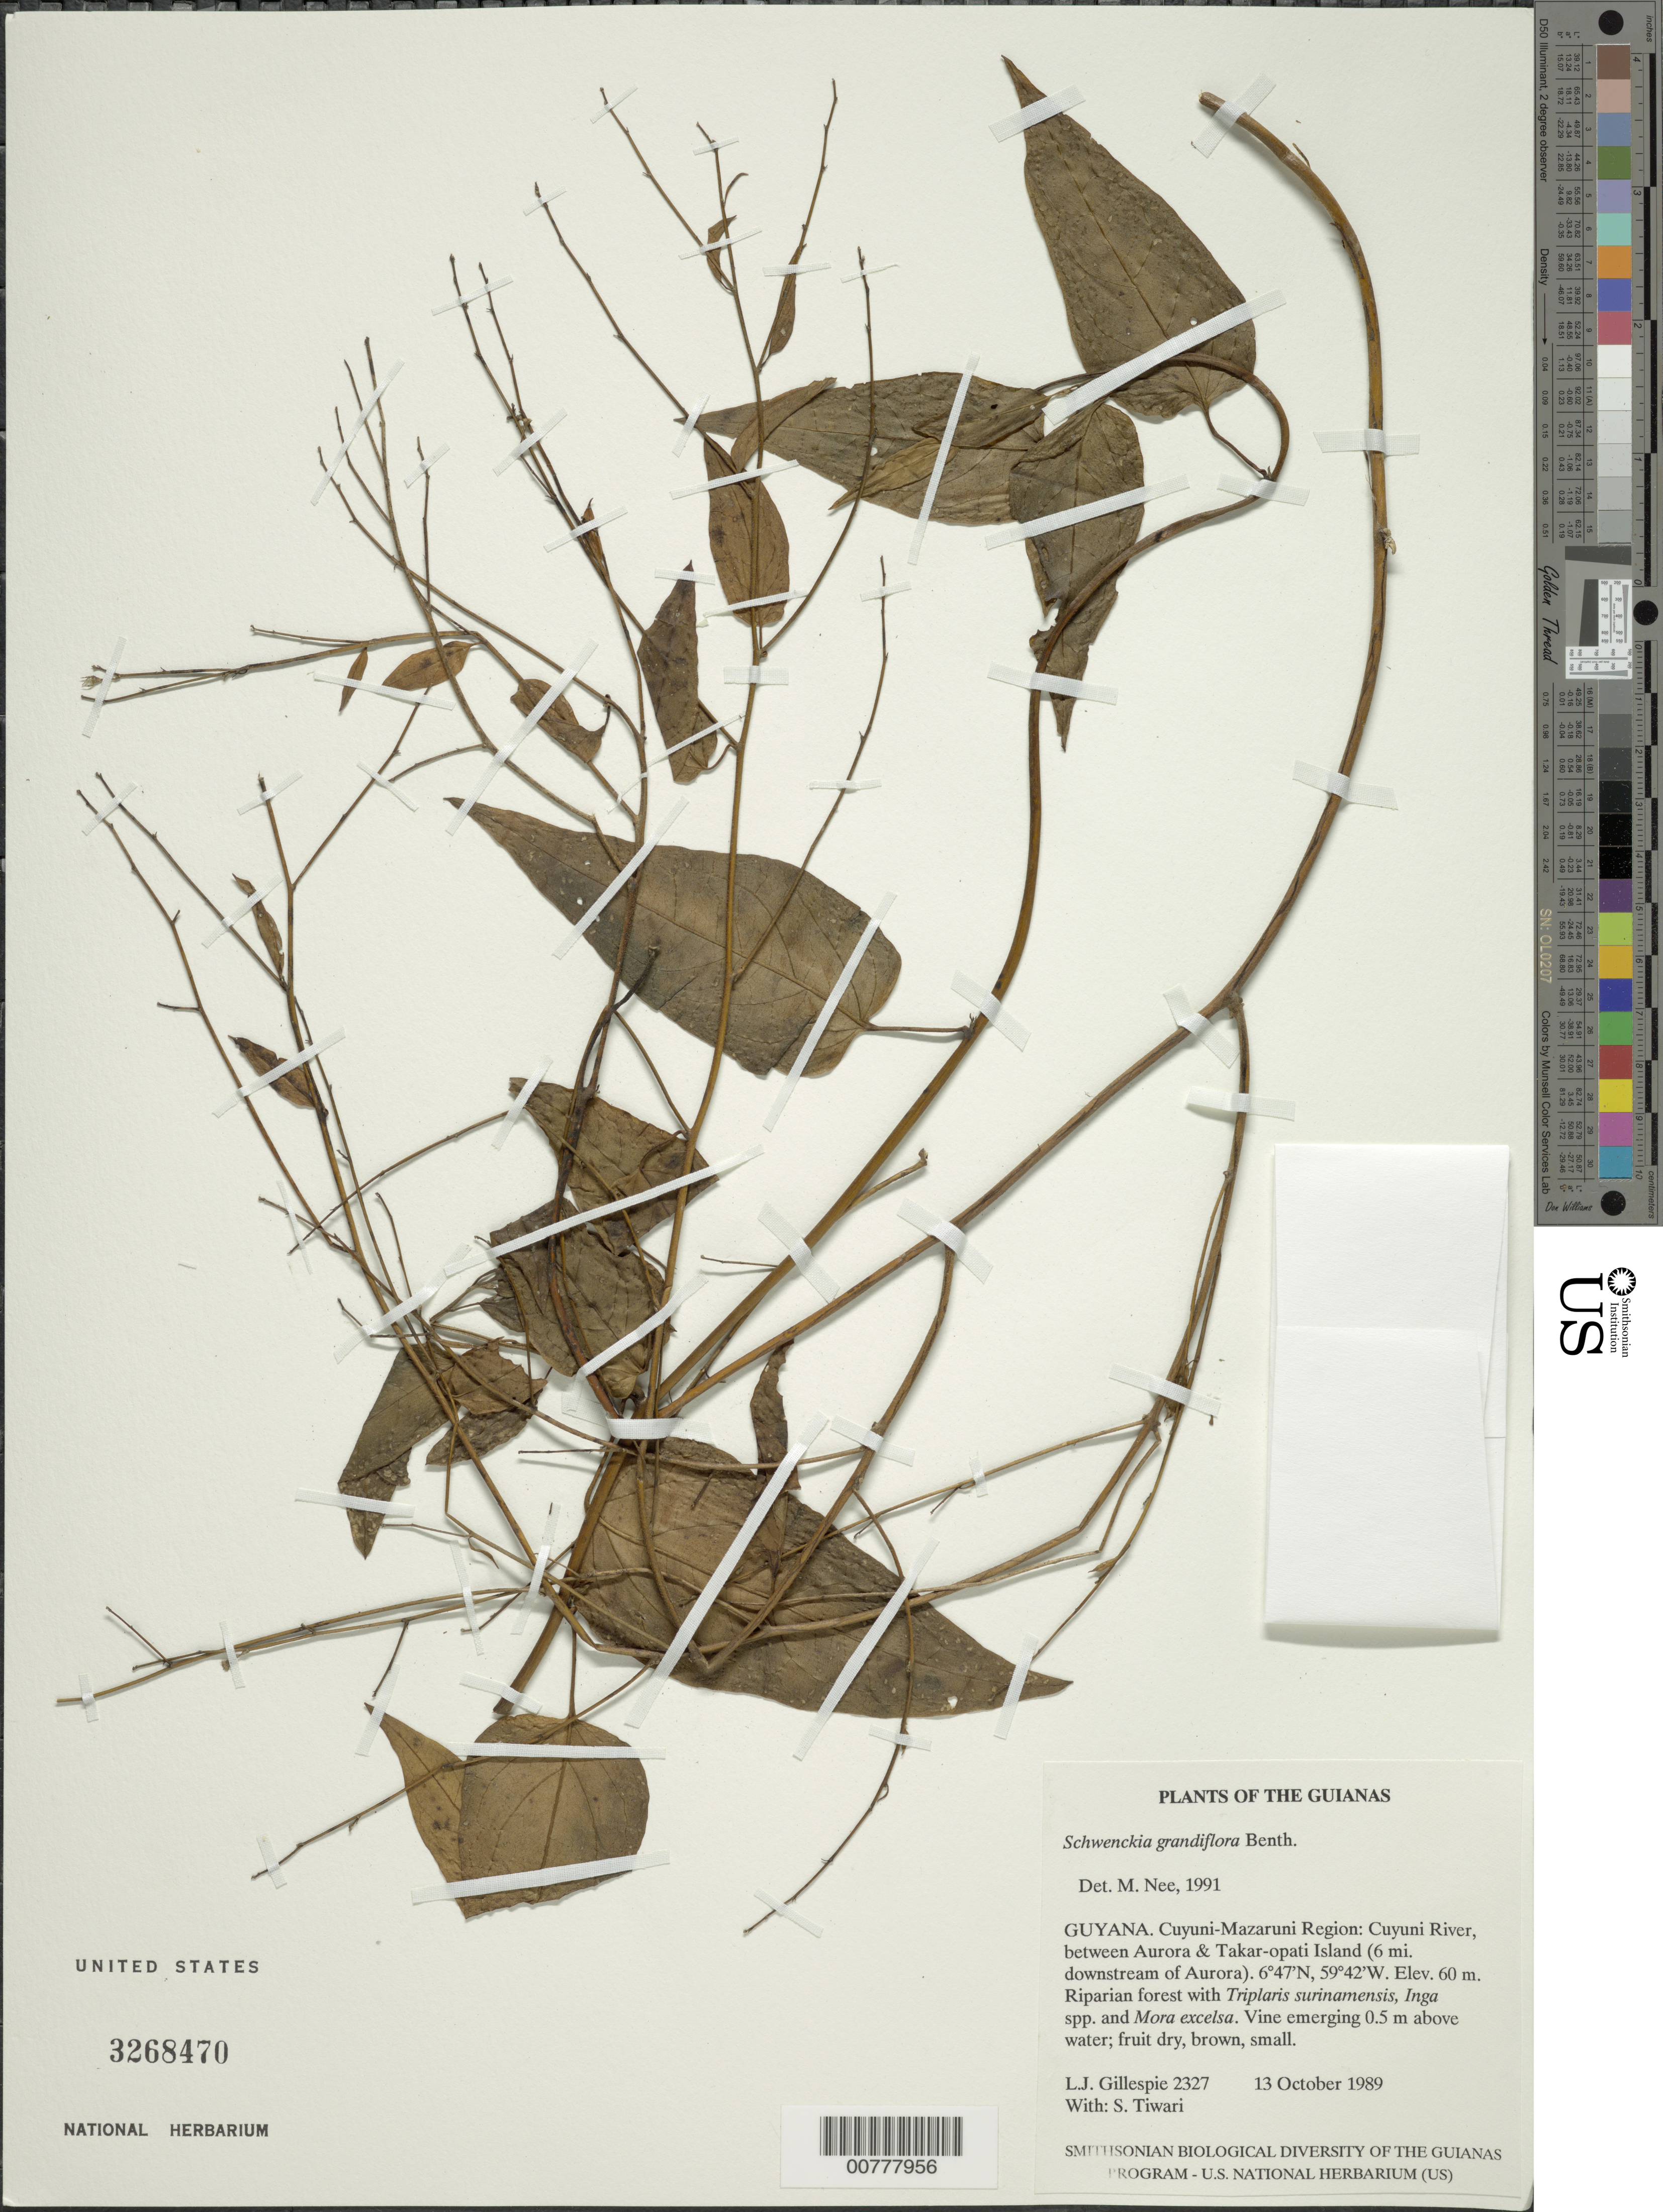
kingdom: Plantae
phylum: Tracheophyta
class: Magnoliopsida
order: Solanales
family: Solanaceae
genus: Schwenckia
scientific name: Schwenckia grandiflora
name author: Benth.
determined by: Nee, Michael H.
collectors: L. J. Gillespie & S. Tiwari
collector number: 2327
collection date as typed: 13 October 1989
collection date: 1989-10-13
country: Guyana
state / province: Cuyuni-Mazaruni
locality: Cuyuni River, between Aurora & Takar-opati Island (6 mi. downstream of Aurora)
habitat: Riparian forest with Triplaris surinamensis, Inga spp. and Mora excelsa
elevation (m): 60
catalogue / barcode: US 3268470